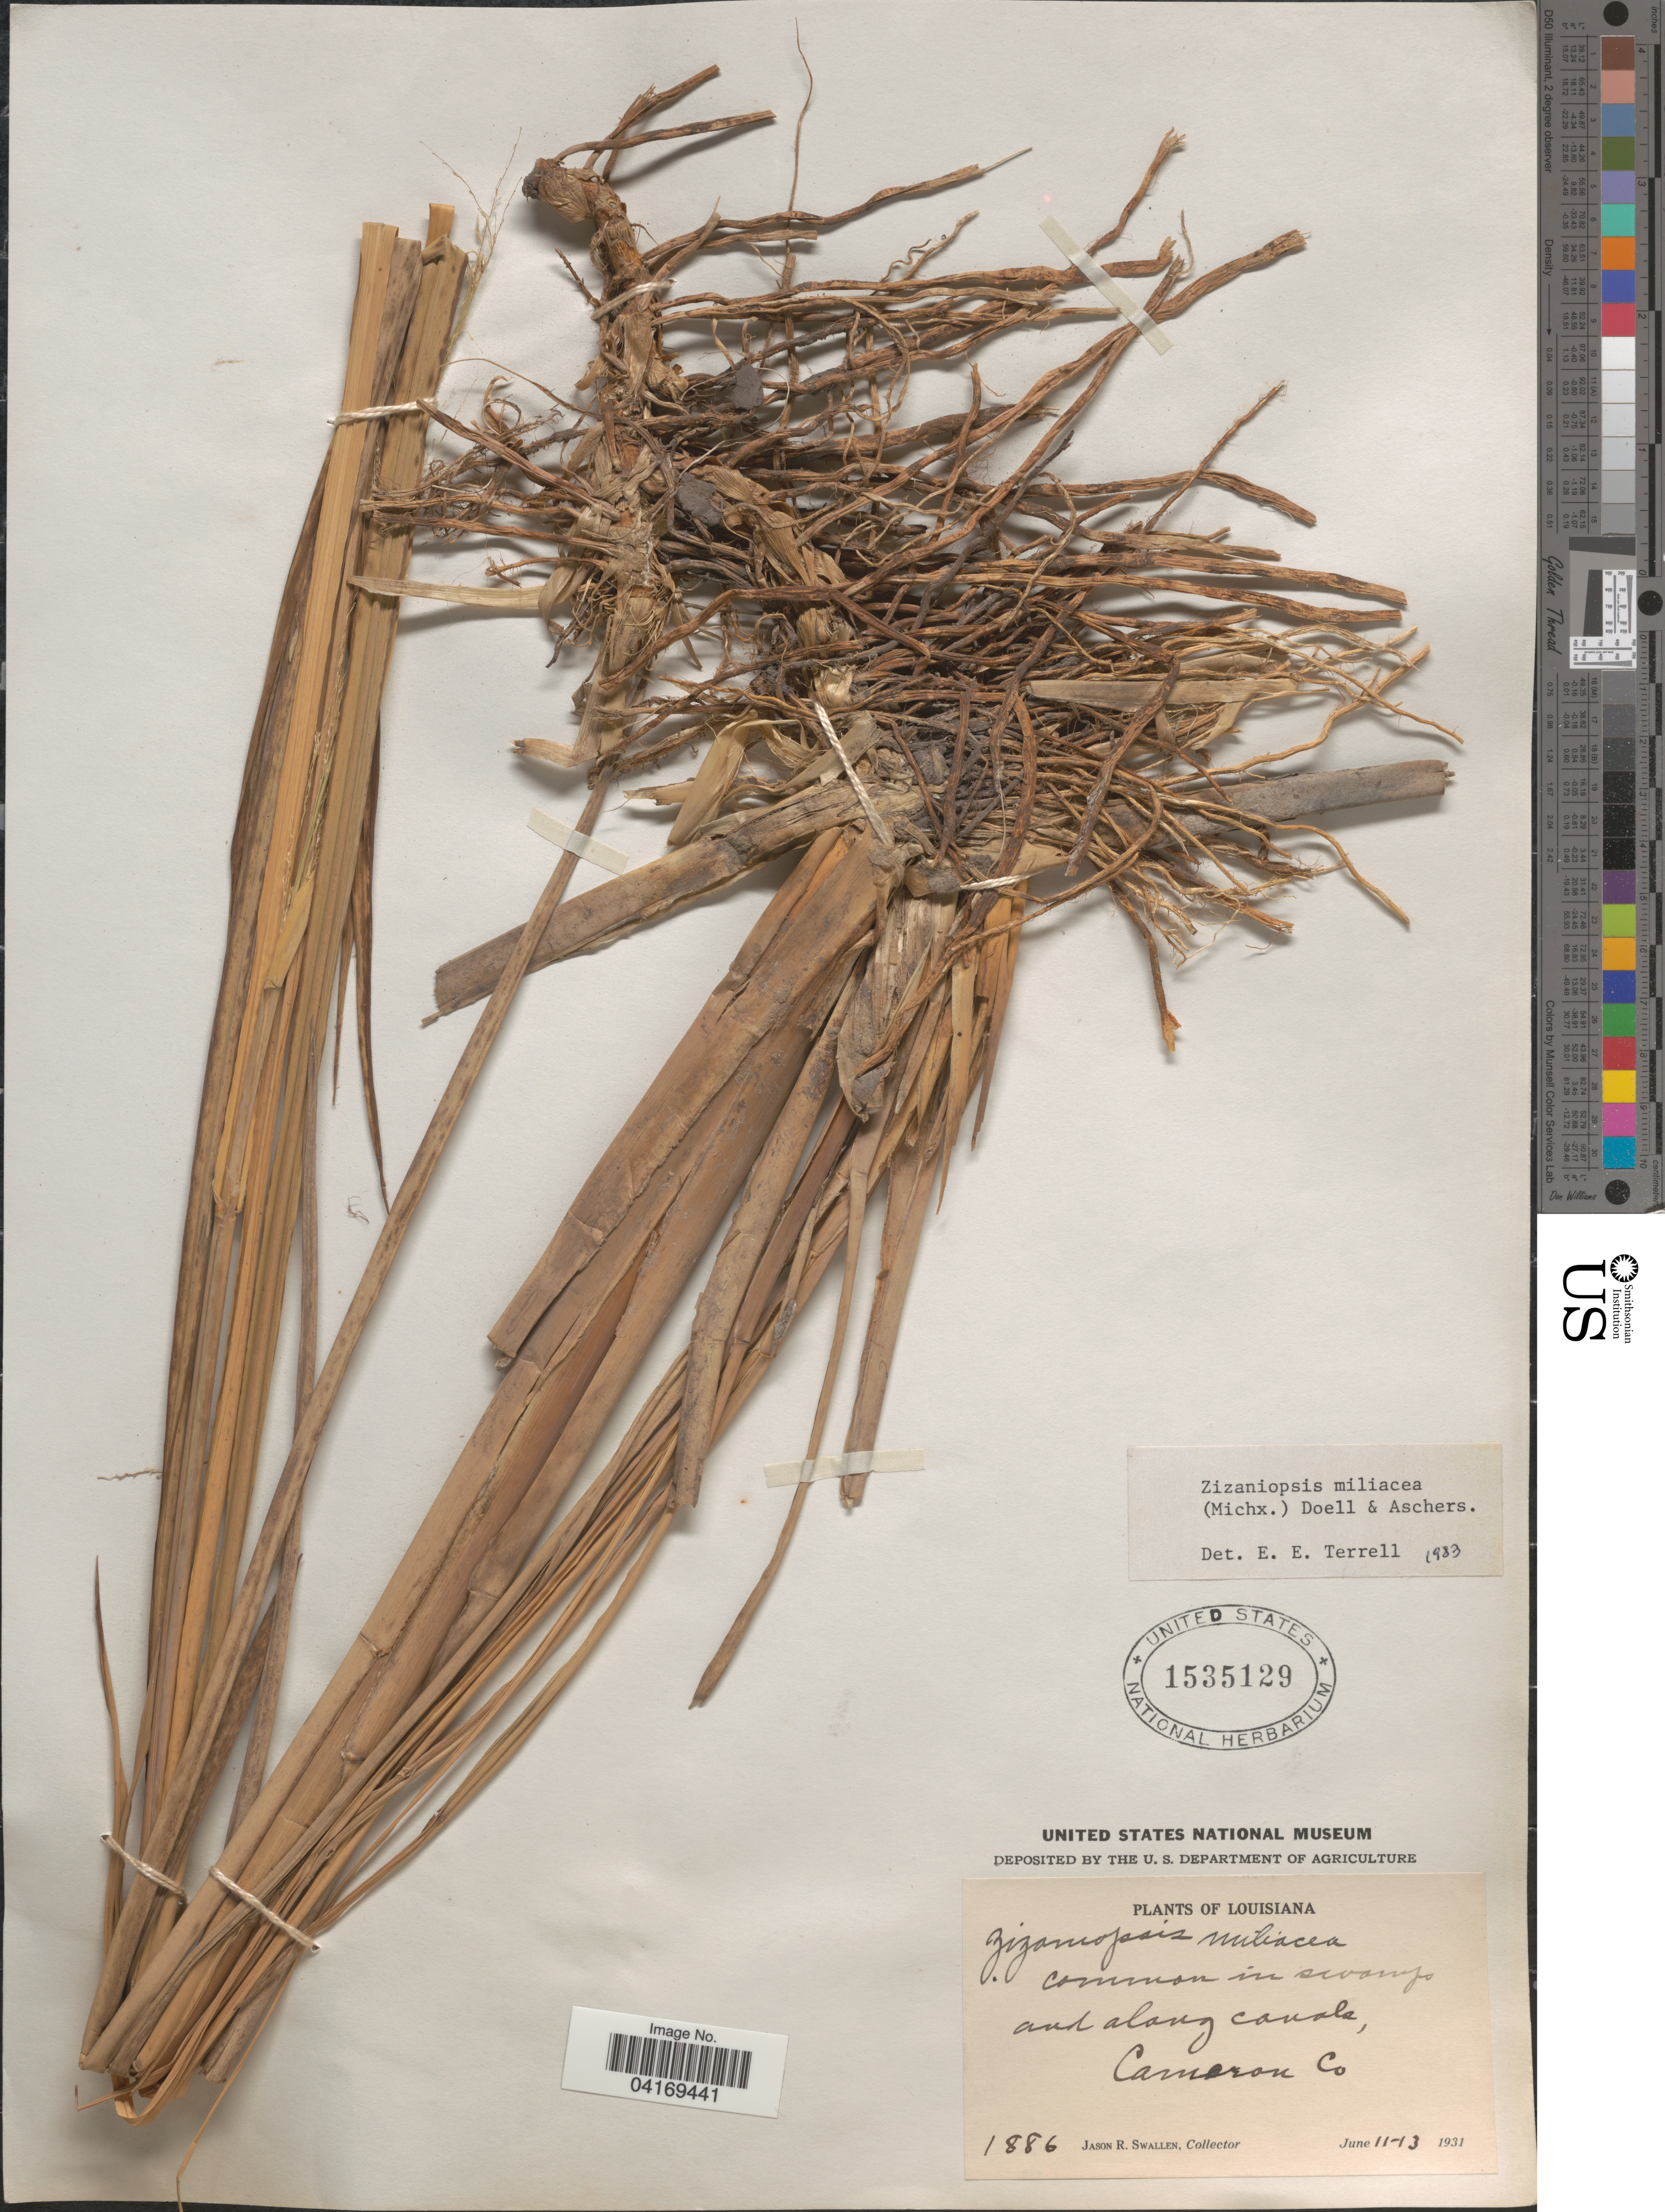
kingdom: Plantae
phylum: Tracheophyta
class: Liliopsida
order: Poales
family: Poaceae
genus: Zizaniopsis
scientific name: Zizaniopsis miliacea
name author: (Michx.) Döll & Asch.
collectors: J. R. Swallen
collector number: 1886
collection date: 1931-06-11/1931-06-13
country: United States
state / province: Louisiana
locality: Cameron Co.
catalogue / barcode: US 1535129